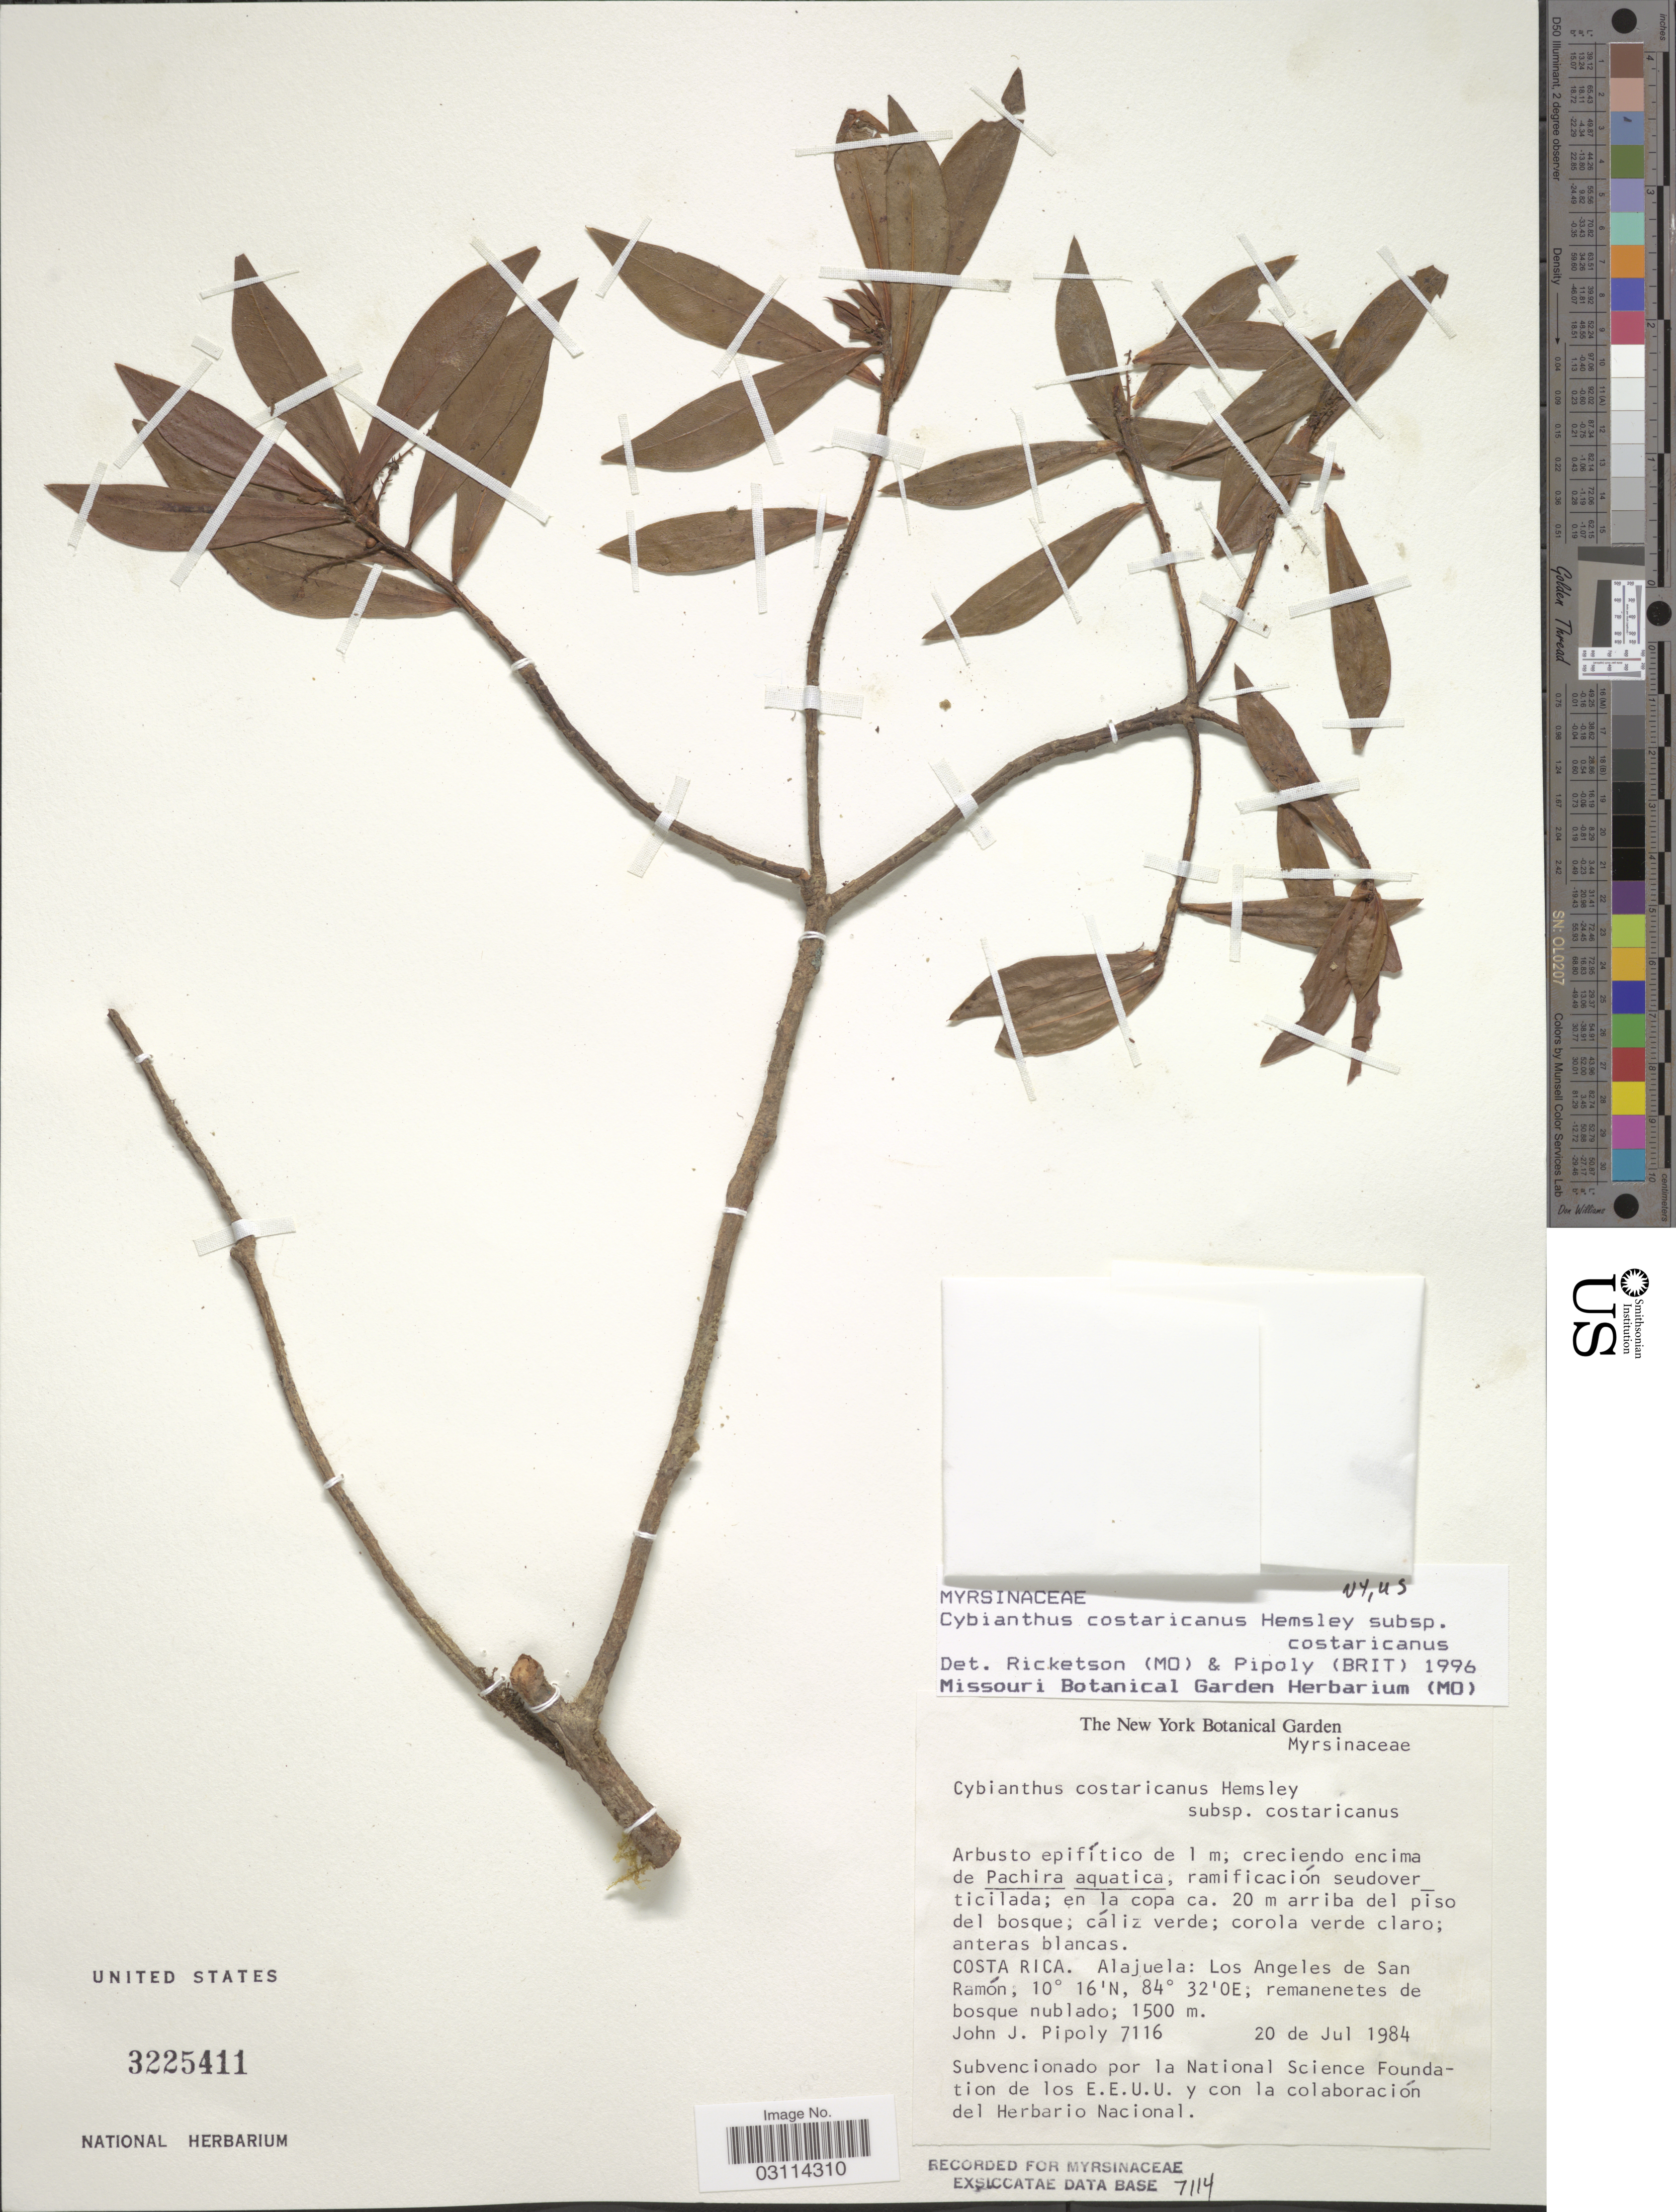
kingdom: Plantae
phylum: Tracheophyta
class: Magnoliopsida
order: Ericales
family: Primulaceae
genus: Cybianthus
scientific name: Cybianthus costaricanus subsp. costaricanus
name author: Hemsl.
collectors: J. J. Pipoly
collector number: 7116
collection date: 1984-07-20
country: Costa Rica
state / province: Alajuela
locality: Los Angeles de San Ramón.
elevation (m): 1500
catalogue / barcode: US 3225411